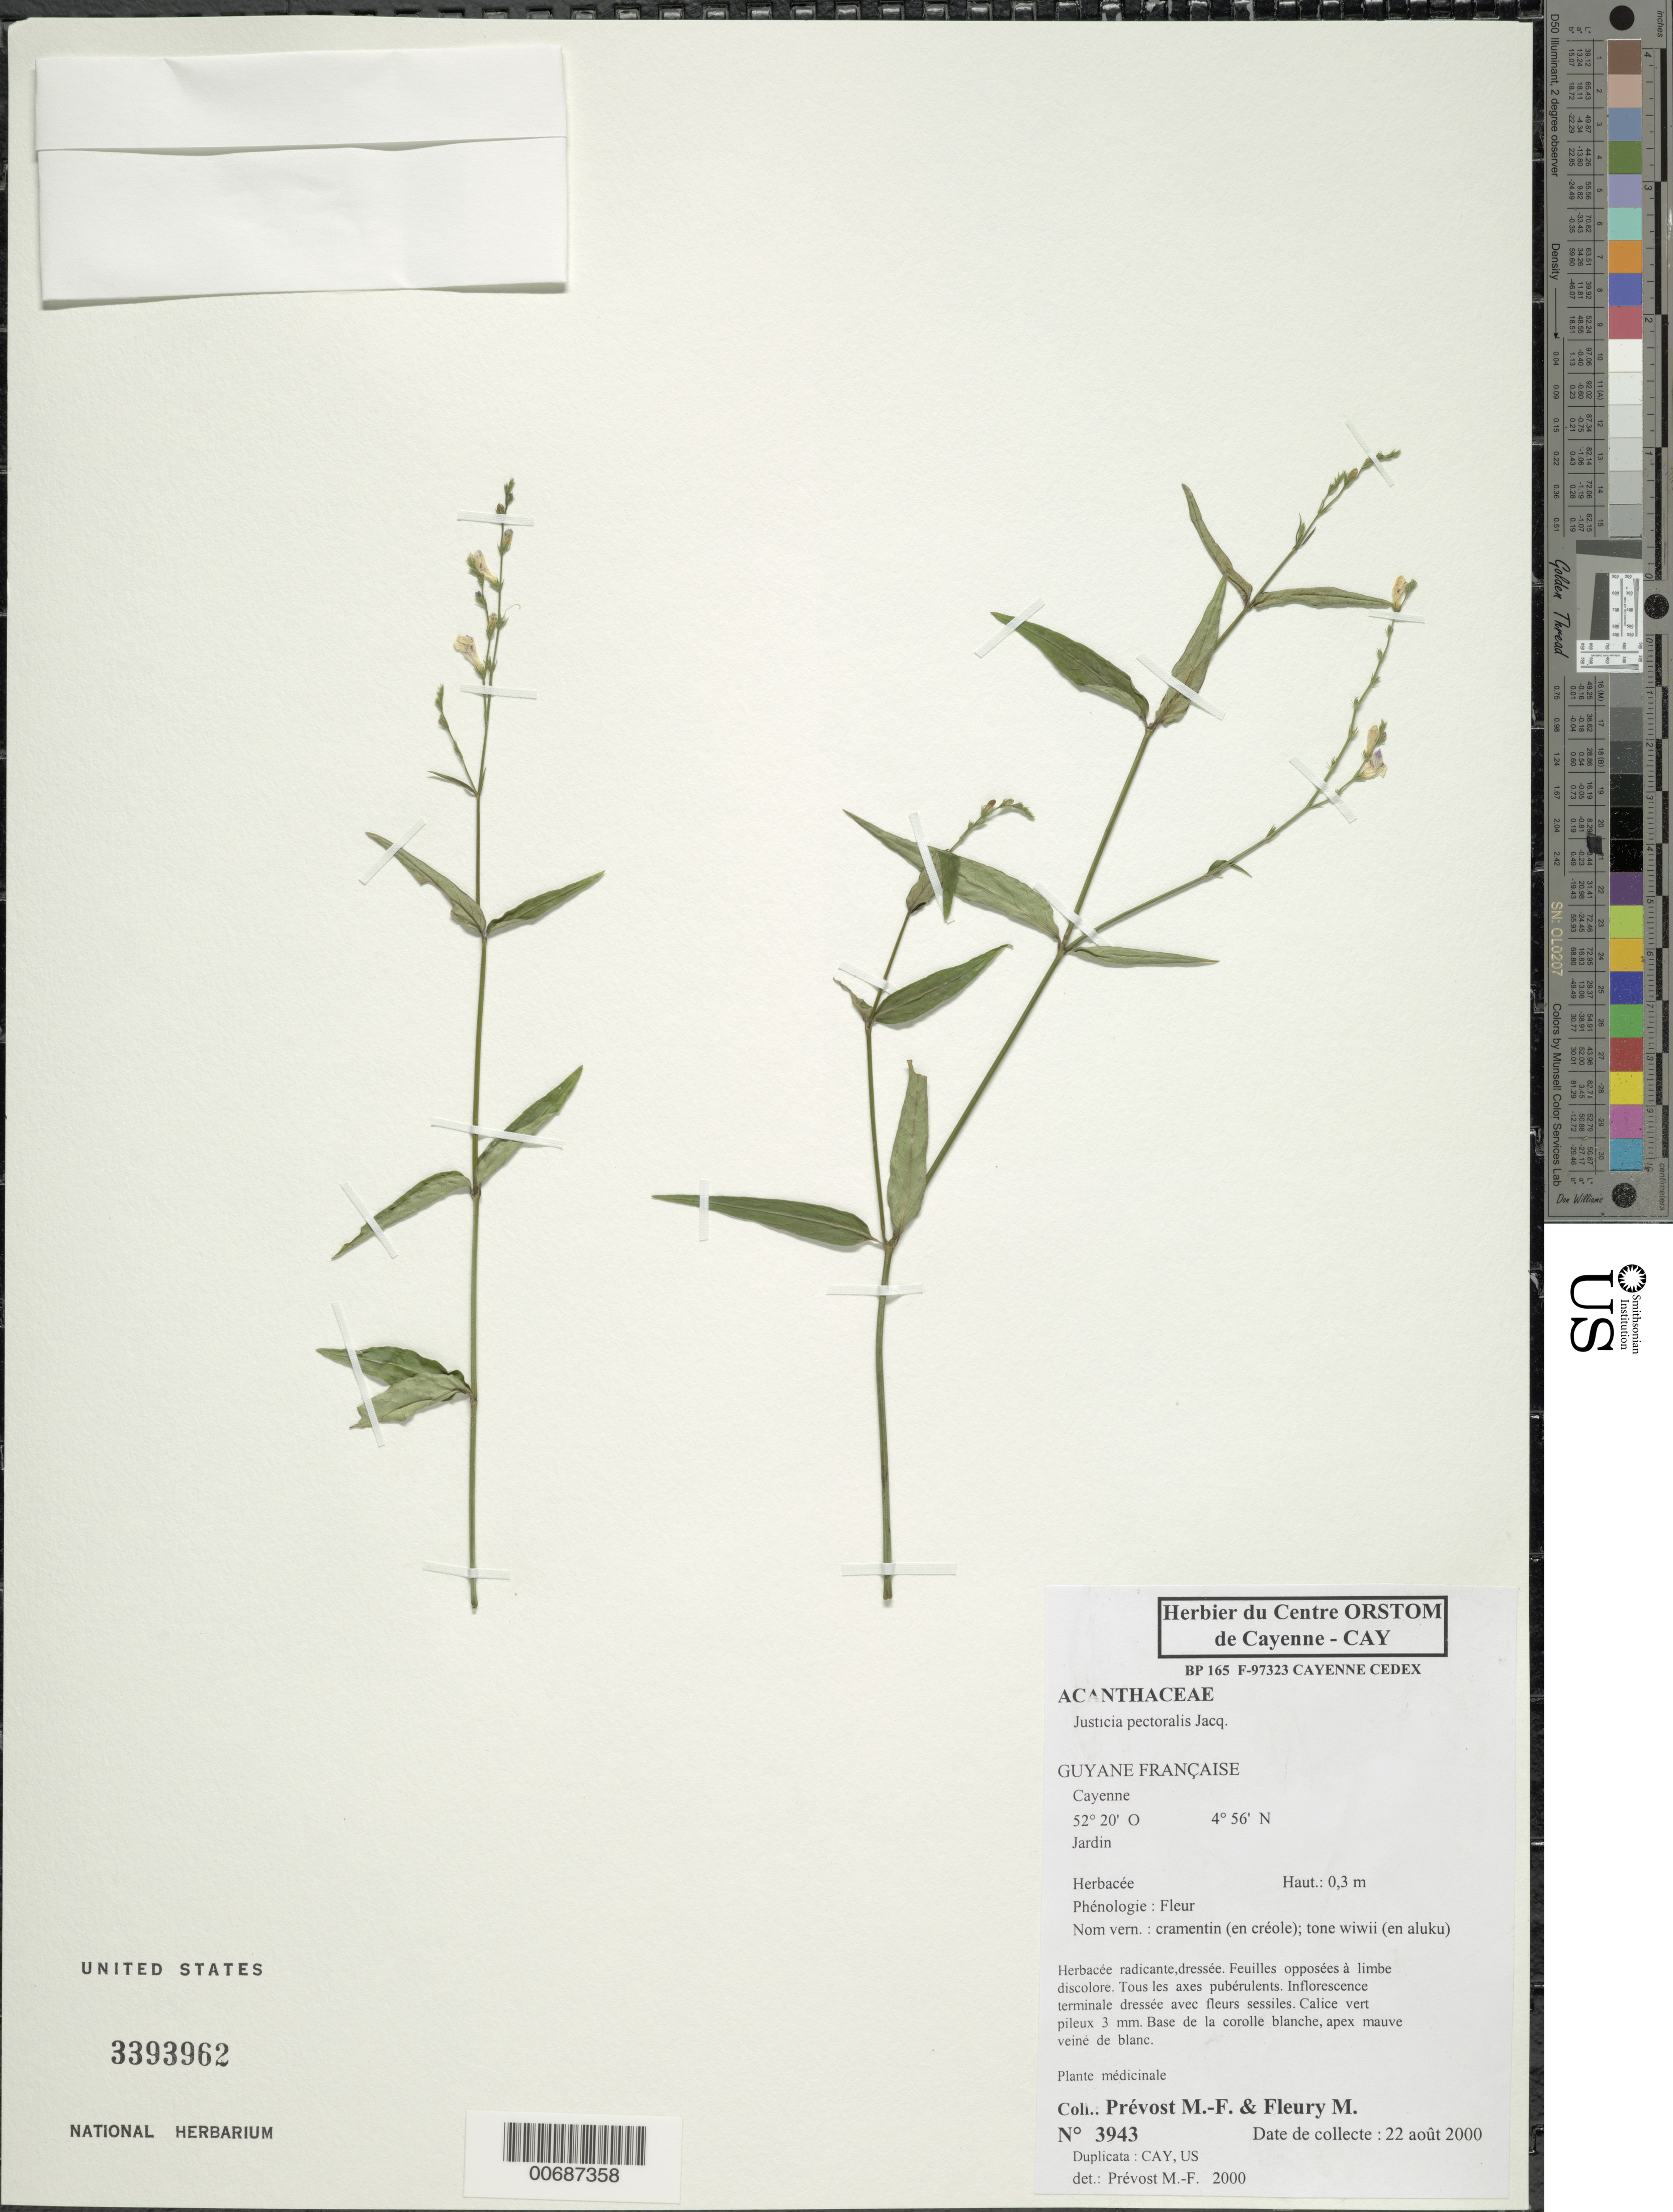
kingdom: Plantae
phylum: Tracheophyta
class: Magnoliopsida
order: Lamiales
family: Acanthaceae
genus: Justicia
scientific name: Justicia pectoralis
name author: Jacq.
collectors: M.-F. Prévost & M. Fleury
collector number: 3943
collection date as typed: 22-Aug-00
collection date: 2000-08-22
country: French Guiana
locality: Montsinéry, Prés de Montsinéry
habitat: Garden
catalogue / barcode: US 3393962